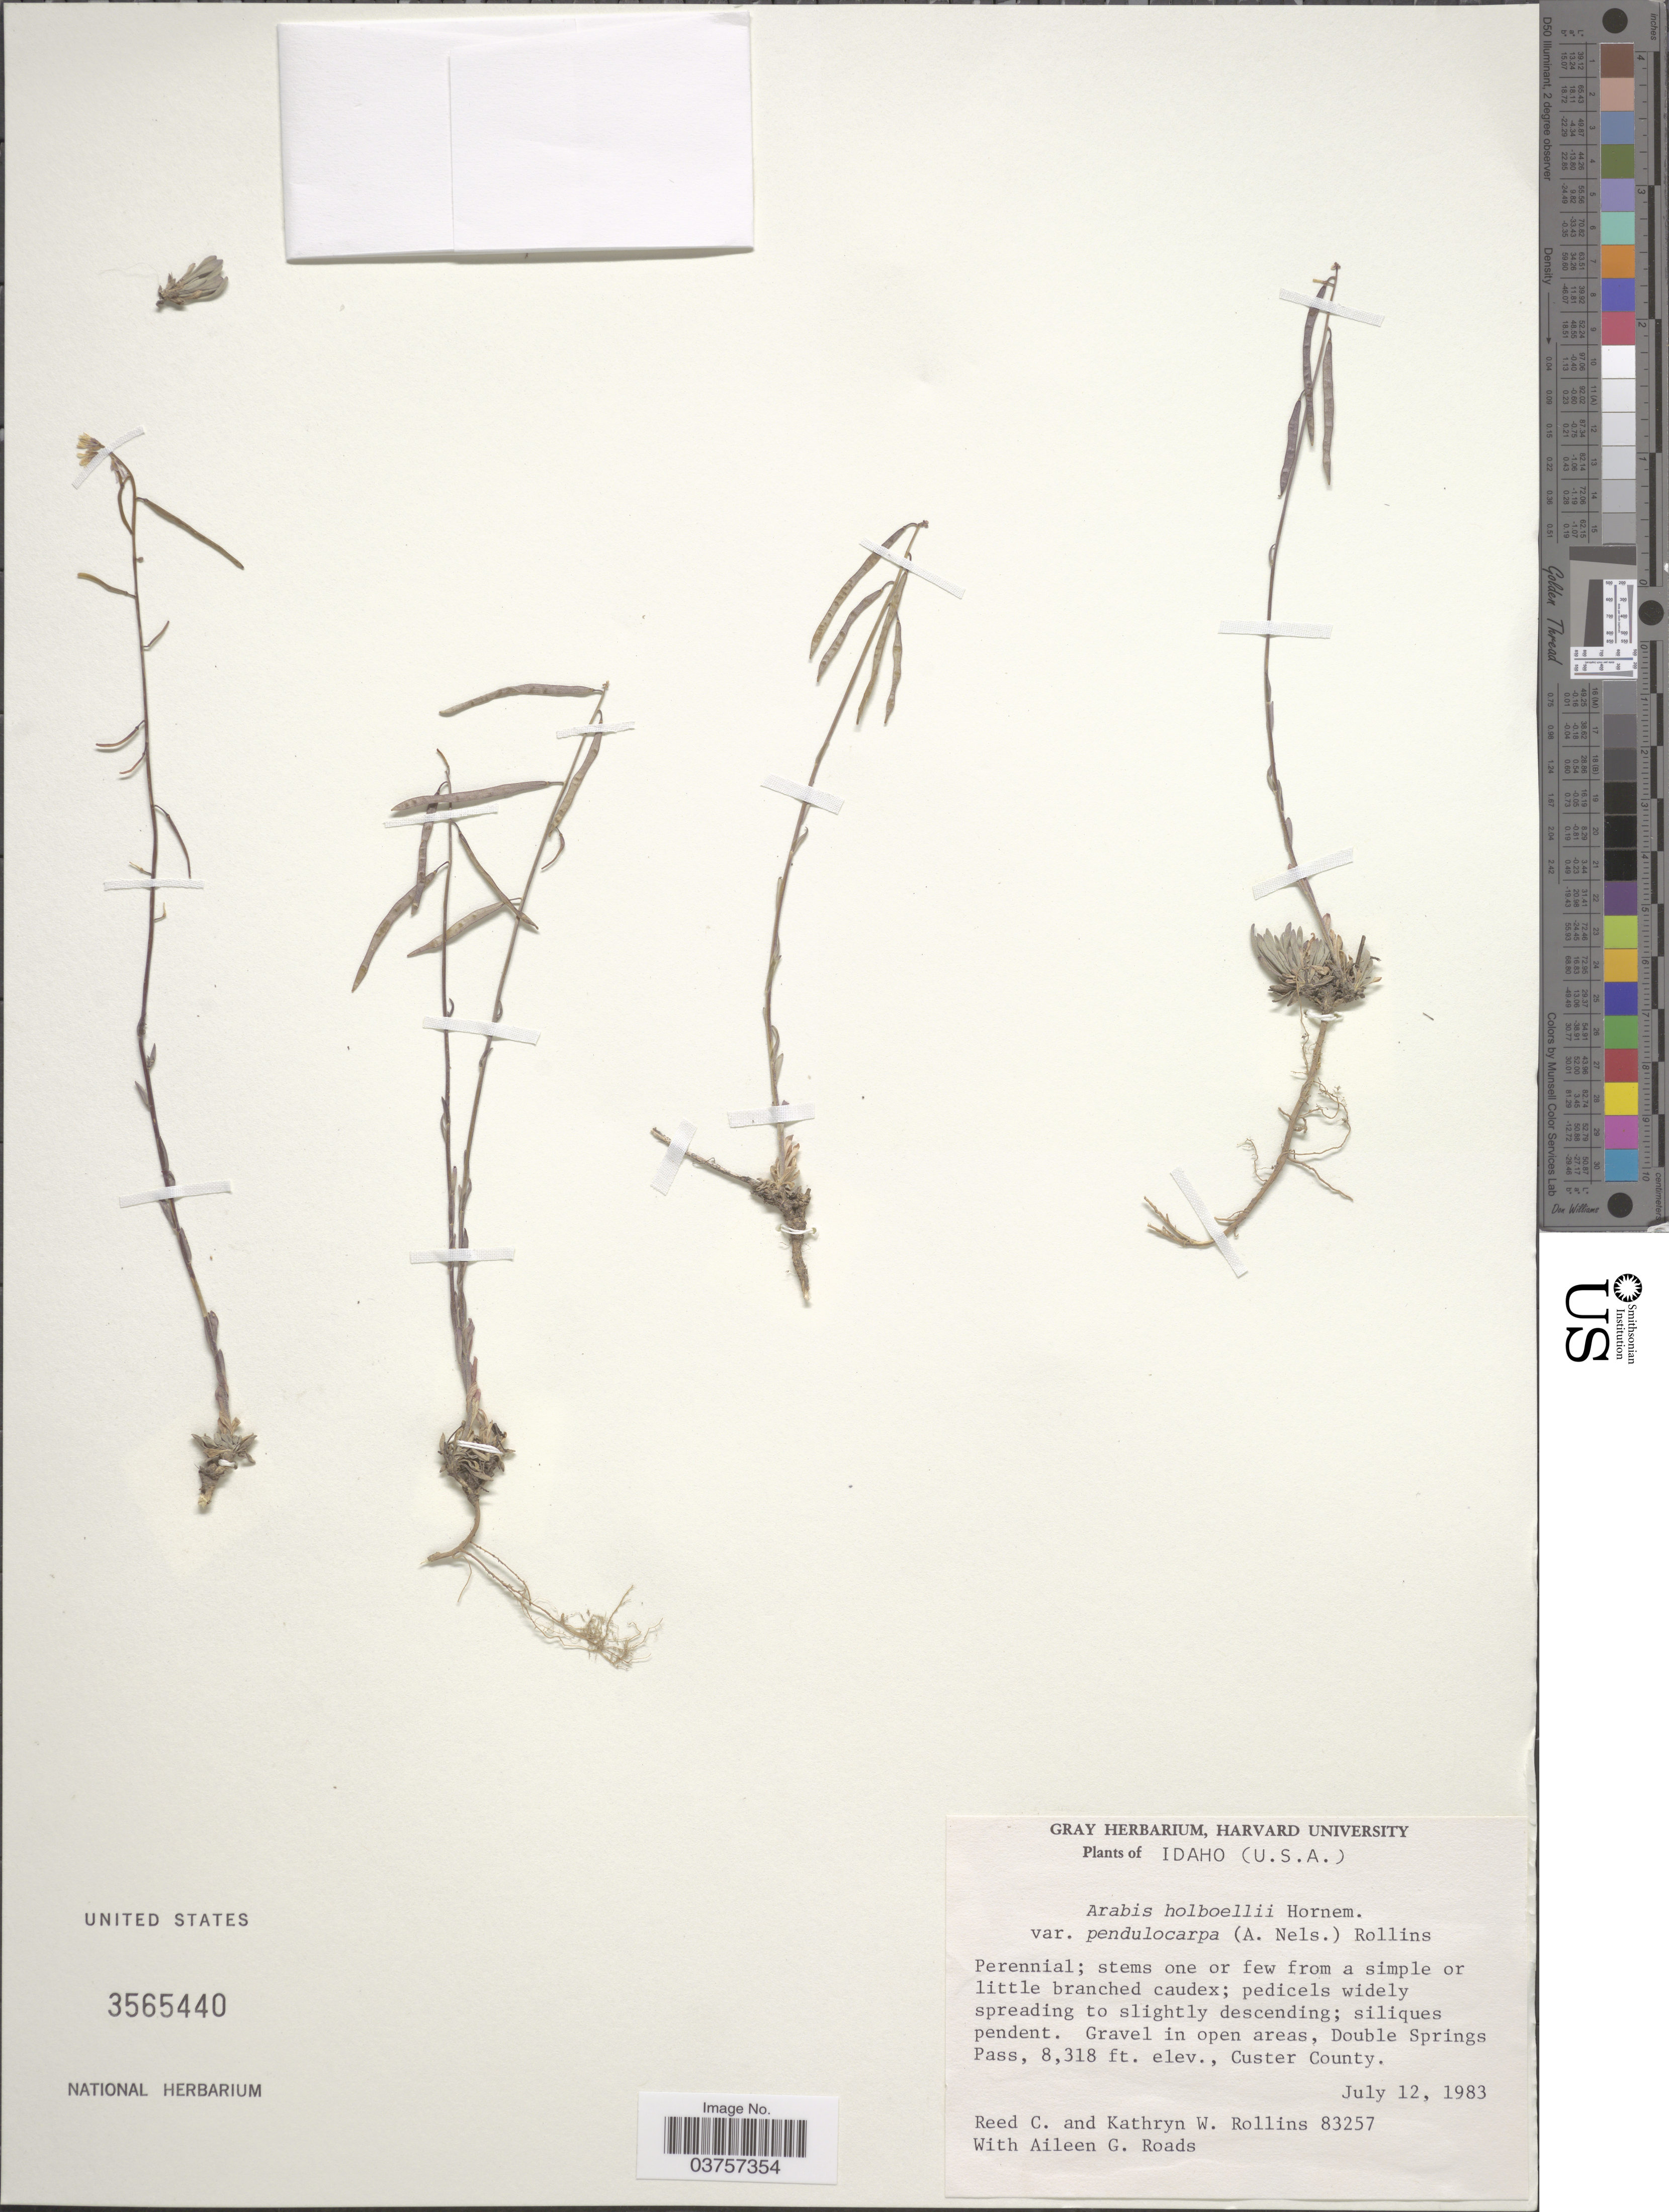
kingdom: Plantae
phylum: Tracheophyta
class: Magnoliopsida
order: Brassicales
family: Brassicaceae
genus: Arabis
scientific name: Arabis holboellii var. pendulocarpa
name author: (A. Nelson) Rollins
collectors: R. C. Rollins, K. W. Rollins & A. Roads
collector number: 83257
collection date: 1983-07-12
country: United States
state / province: Idaho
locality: Double Springs Pass, Custer County.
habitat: gravel in open areas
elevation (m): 2535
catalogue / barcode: US 3565440